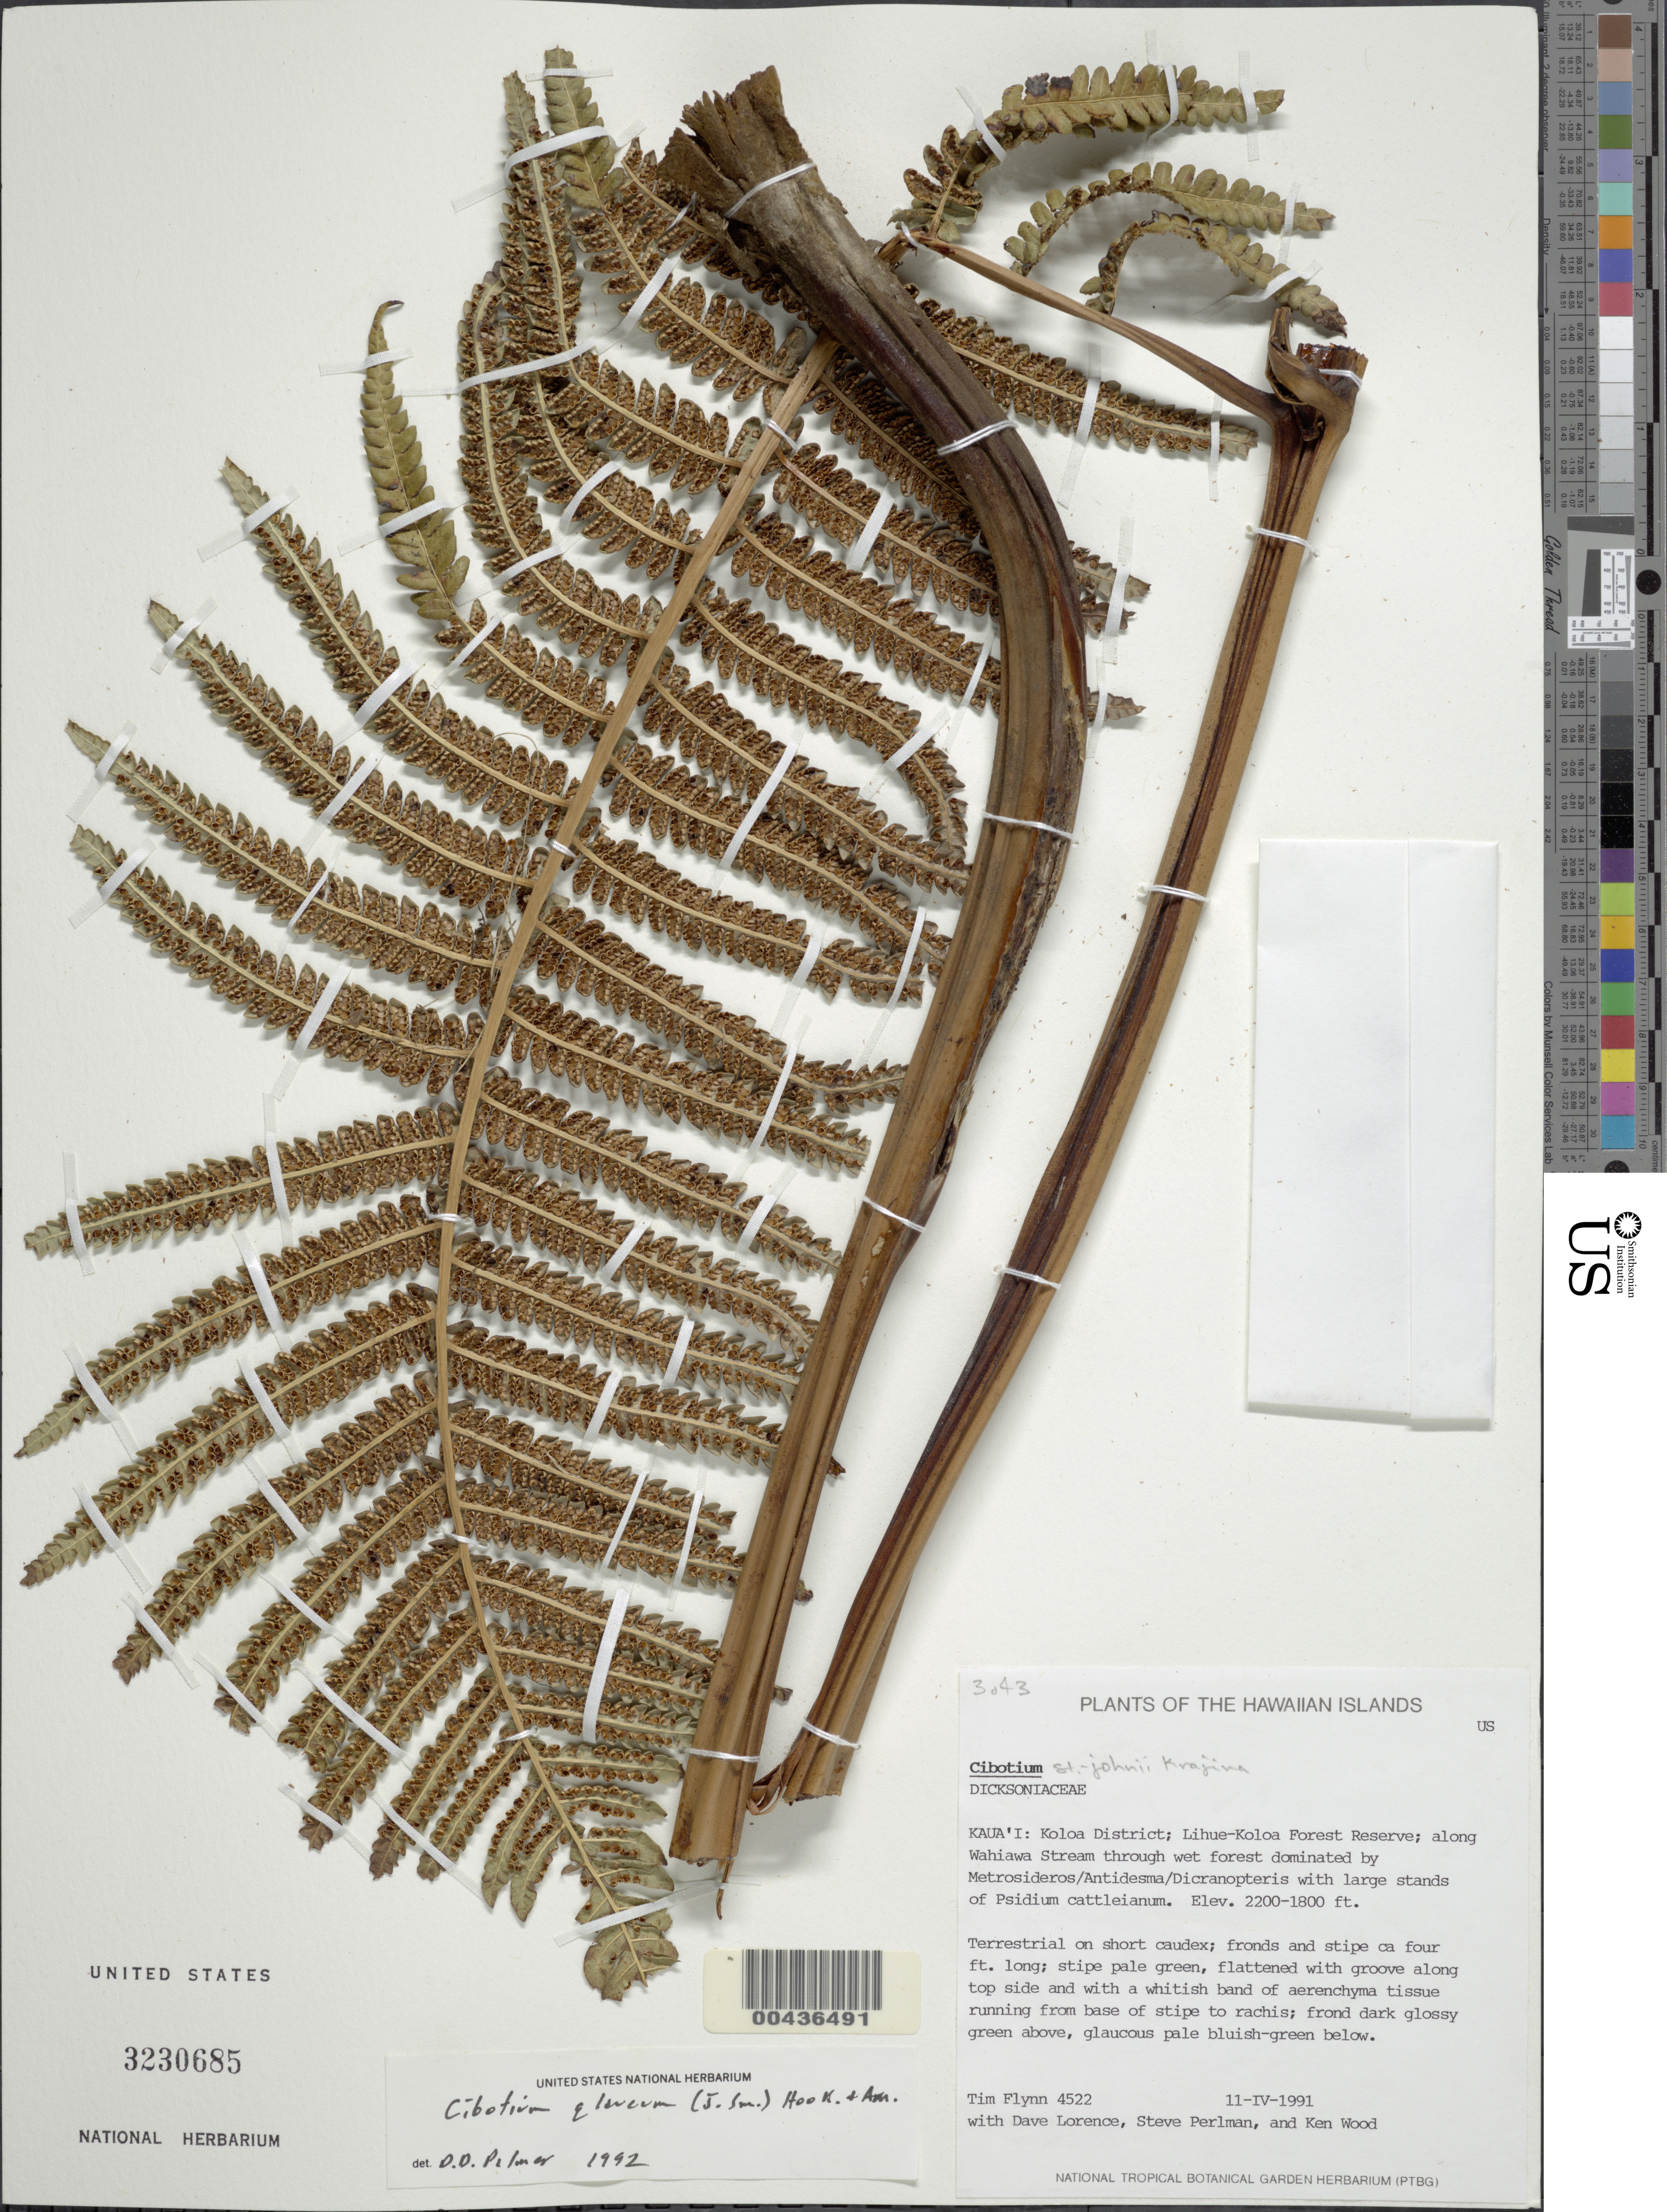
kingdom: Plantae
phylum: Tracheophyta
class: Polypodiopsida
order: Cyatheales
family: Cibotiaceae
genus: Cibotium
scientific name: Cibotium glaucum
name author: (Sm.) Hook. & Arn.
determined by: Palmer, D. D.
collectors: T. W. Flynn, D. Lorence, S. P. Perlman & K. Wood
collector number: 4522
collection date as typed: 11 Apr 1991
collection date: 1991-04-11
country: United States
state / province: Hawaii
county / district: Kauai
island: Kaua'i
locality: Koloa District; Lihue-Koloa Forest Reserve; along Wahiawa Stream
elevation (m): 671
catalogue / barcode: US 3230685